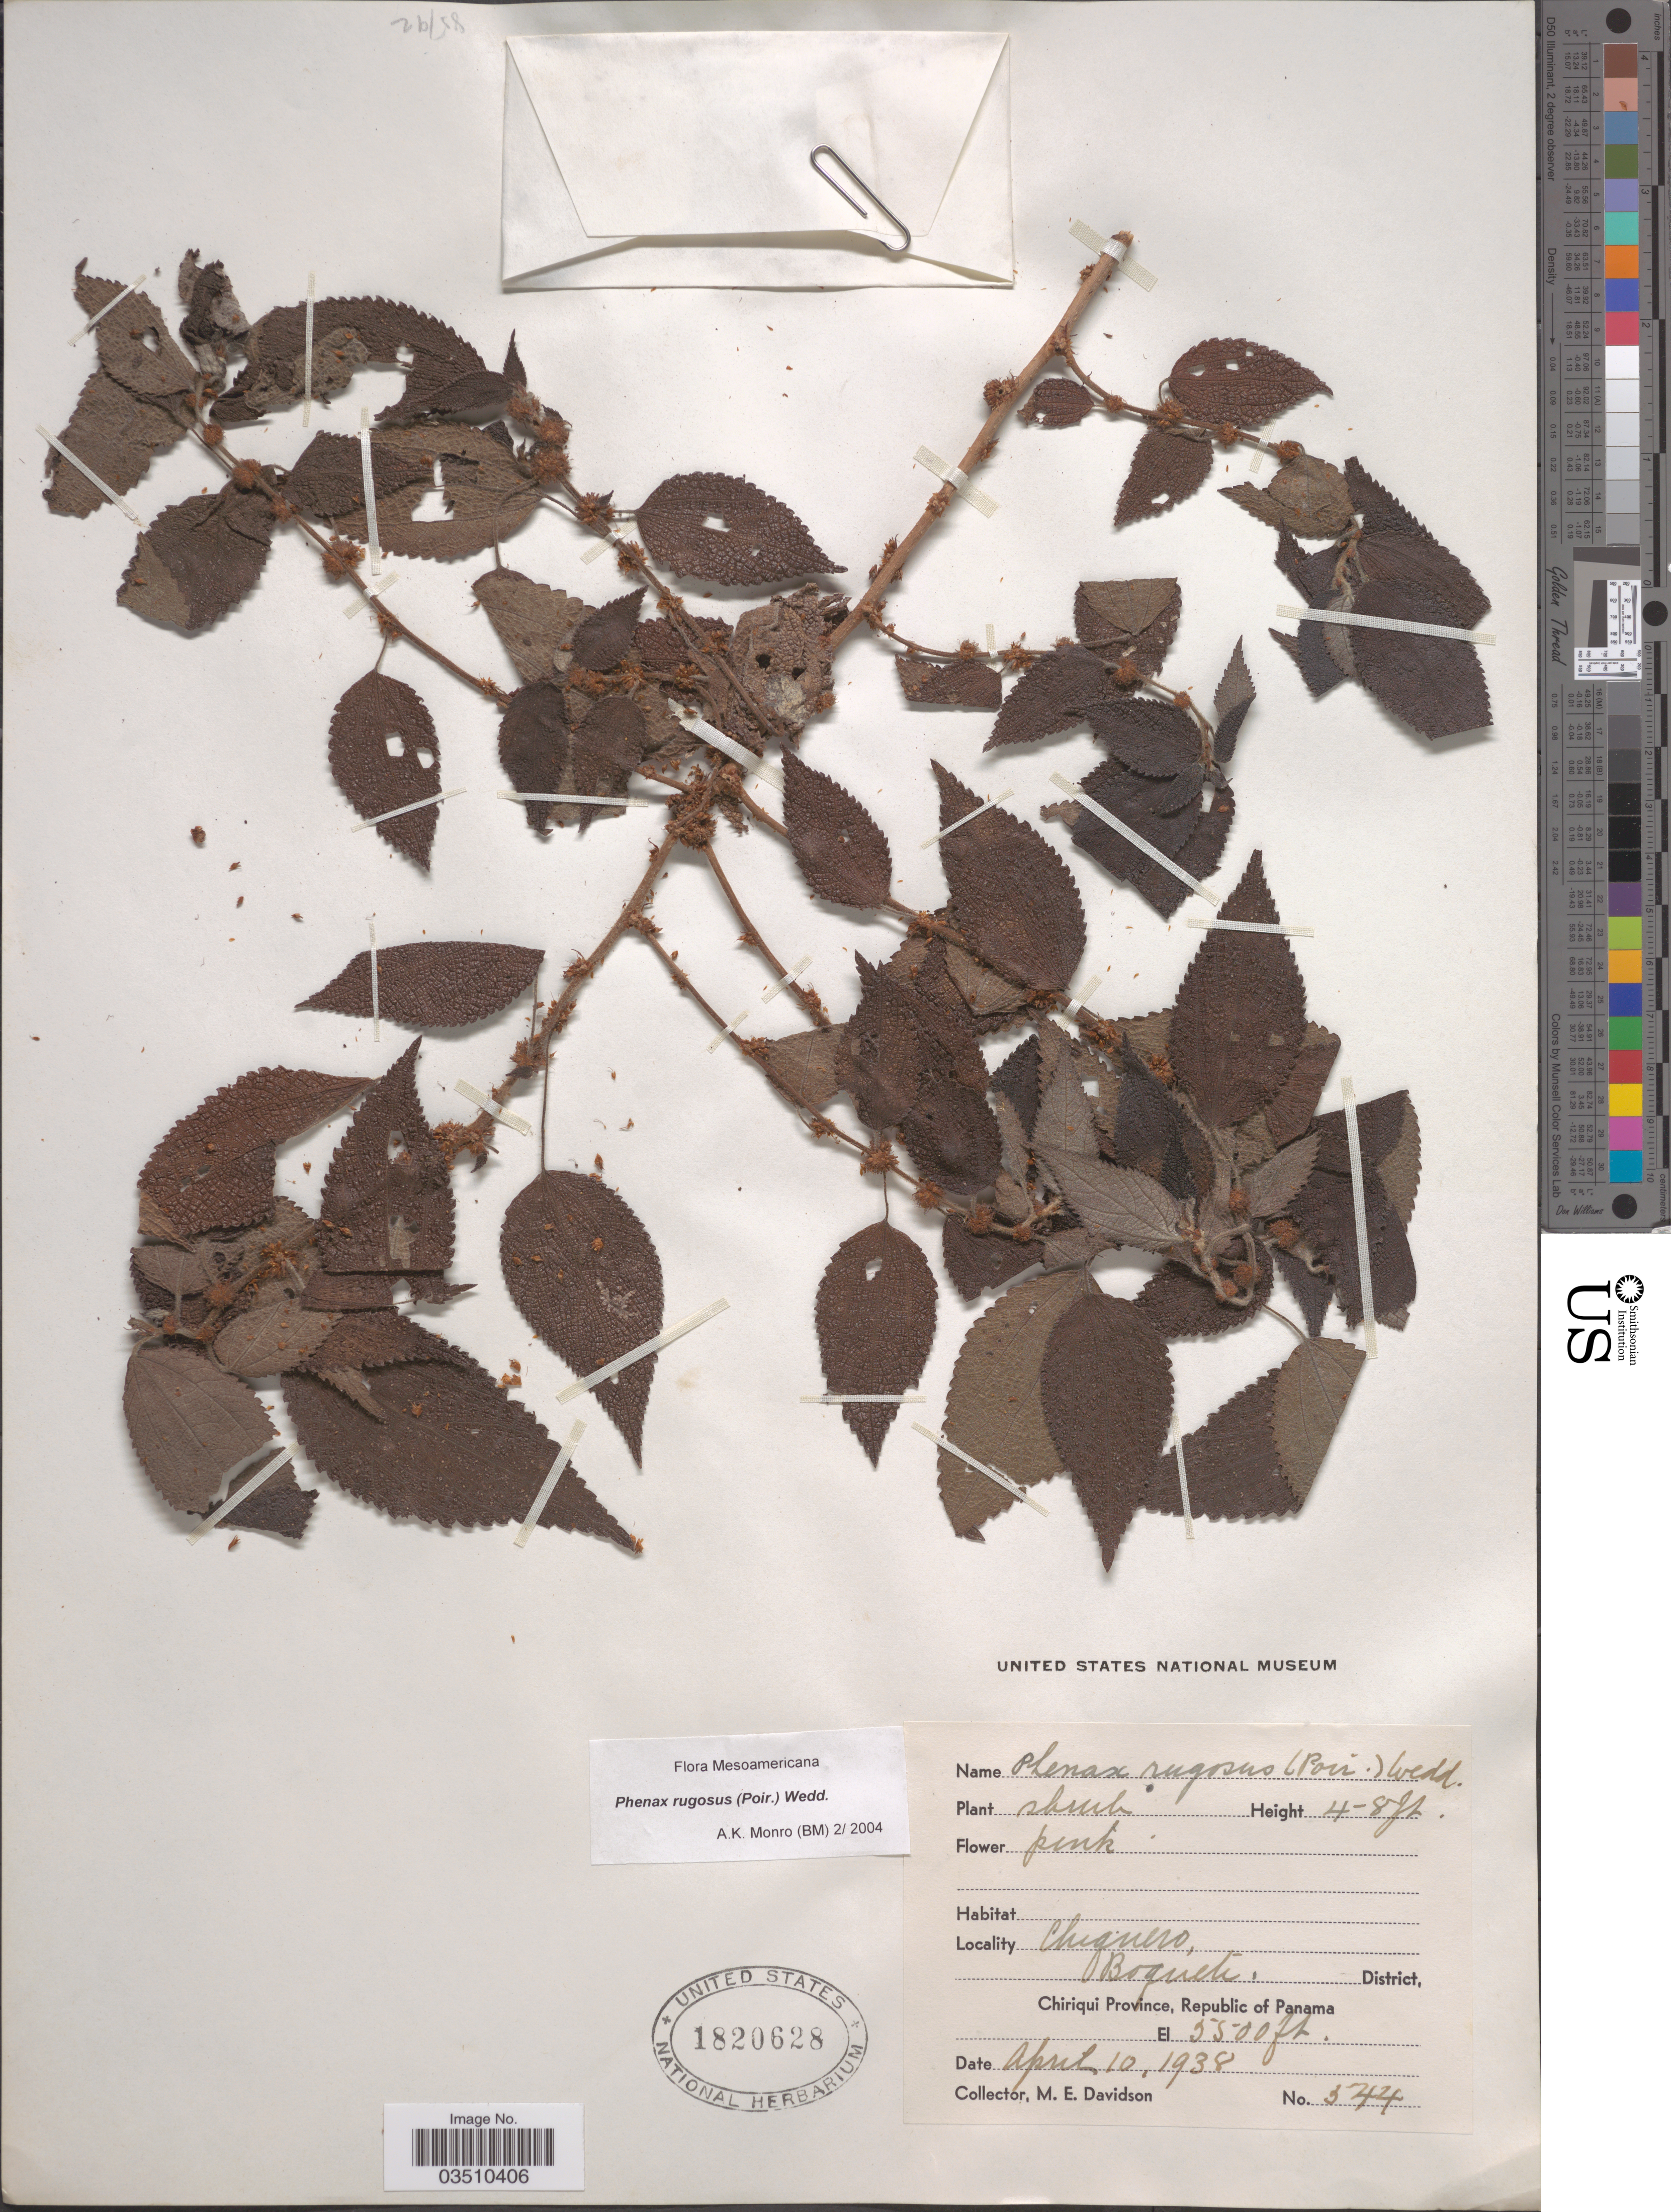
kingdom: Plantae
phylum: Tracheophyta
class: Magnoliopsida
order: Rosales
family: Urticaceae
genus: Phenax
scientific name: Phenax rugosus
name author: (Poir.) Wedd.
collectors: M. E. Davidson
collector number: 544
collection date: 1938-04-10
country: Panama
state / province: Chiriqui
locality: Chiquero. Boquete District, Republic of Panama.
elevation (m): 1676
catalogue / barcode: US 1820628